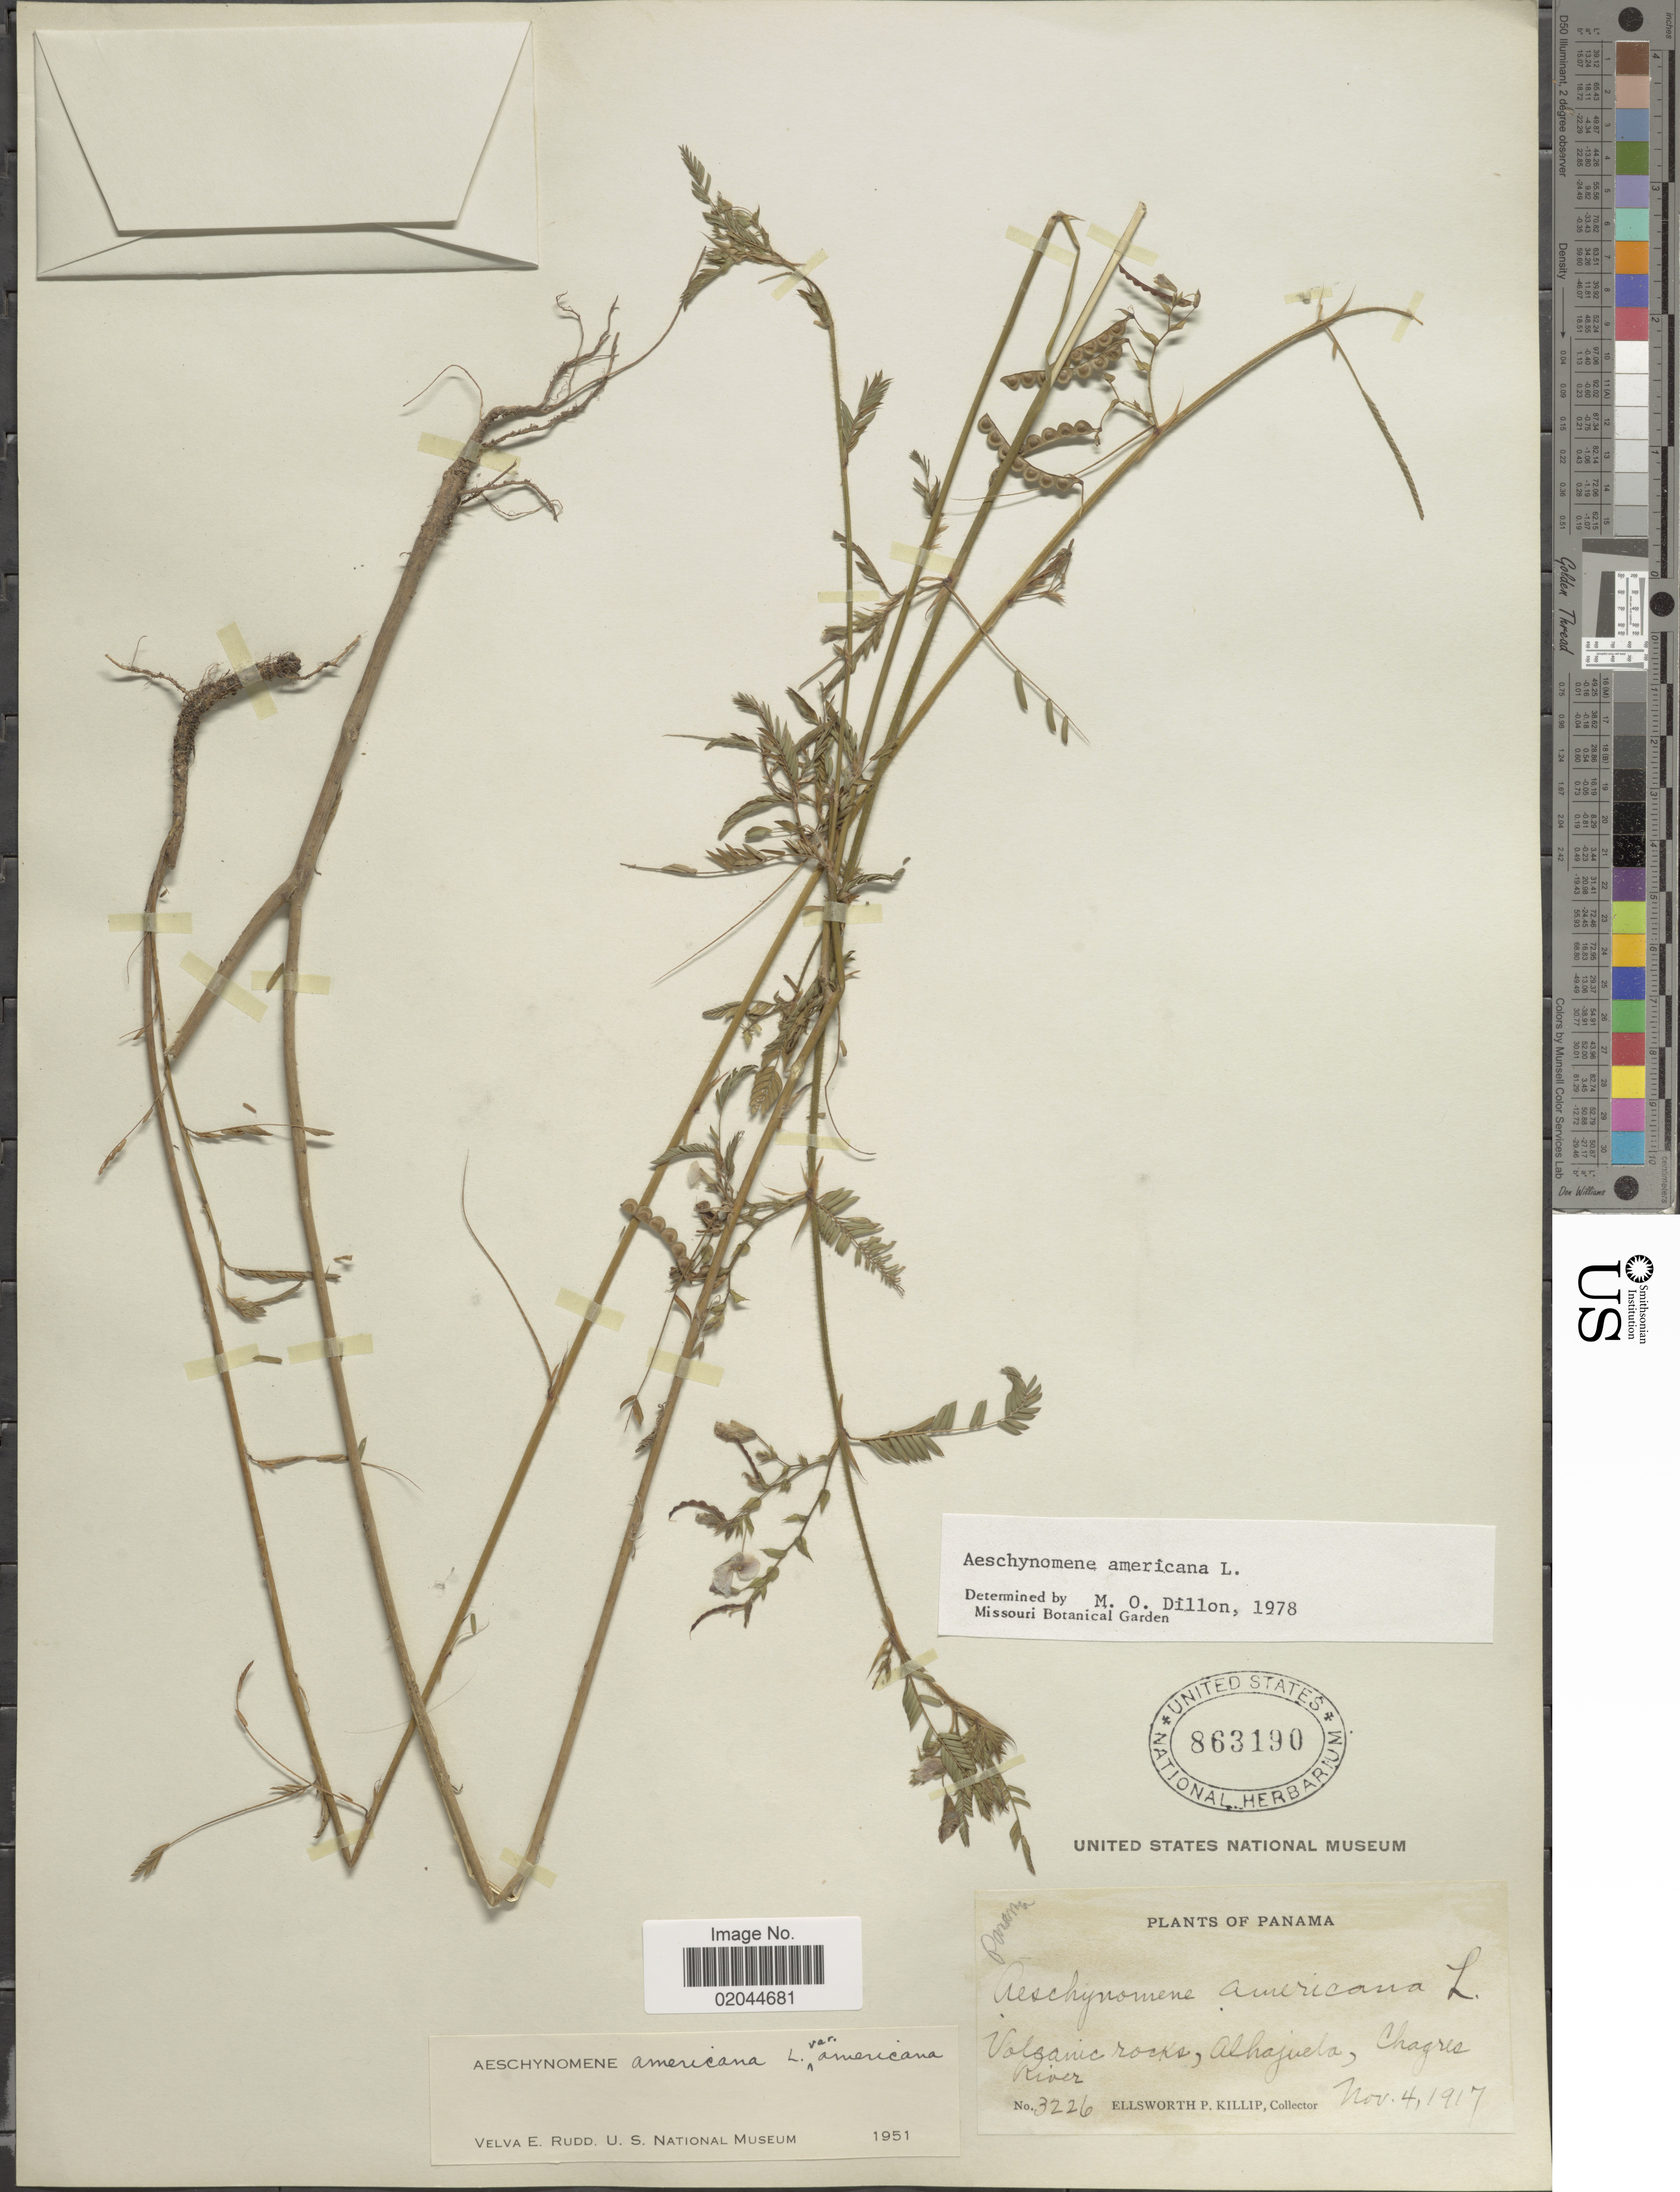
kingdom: Plantae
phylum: Tracheophyta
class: Magnoliopsida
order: Fabales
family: Fabaceae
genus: Aeschynomene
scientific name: Aeschynomene americana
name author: L.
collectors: E. P. Killip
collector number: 3226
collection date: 1917-11-04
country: Panama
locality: Volcanic rocks, Alhajuela, Chagres River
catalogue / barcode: US 863190